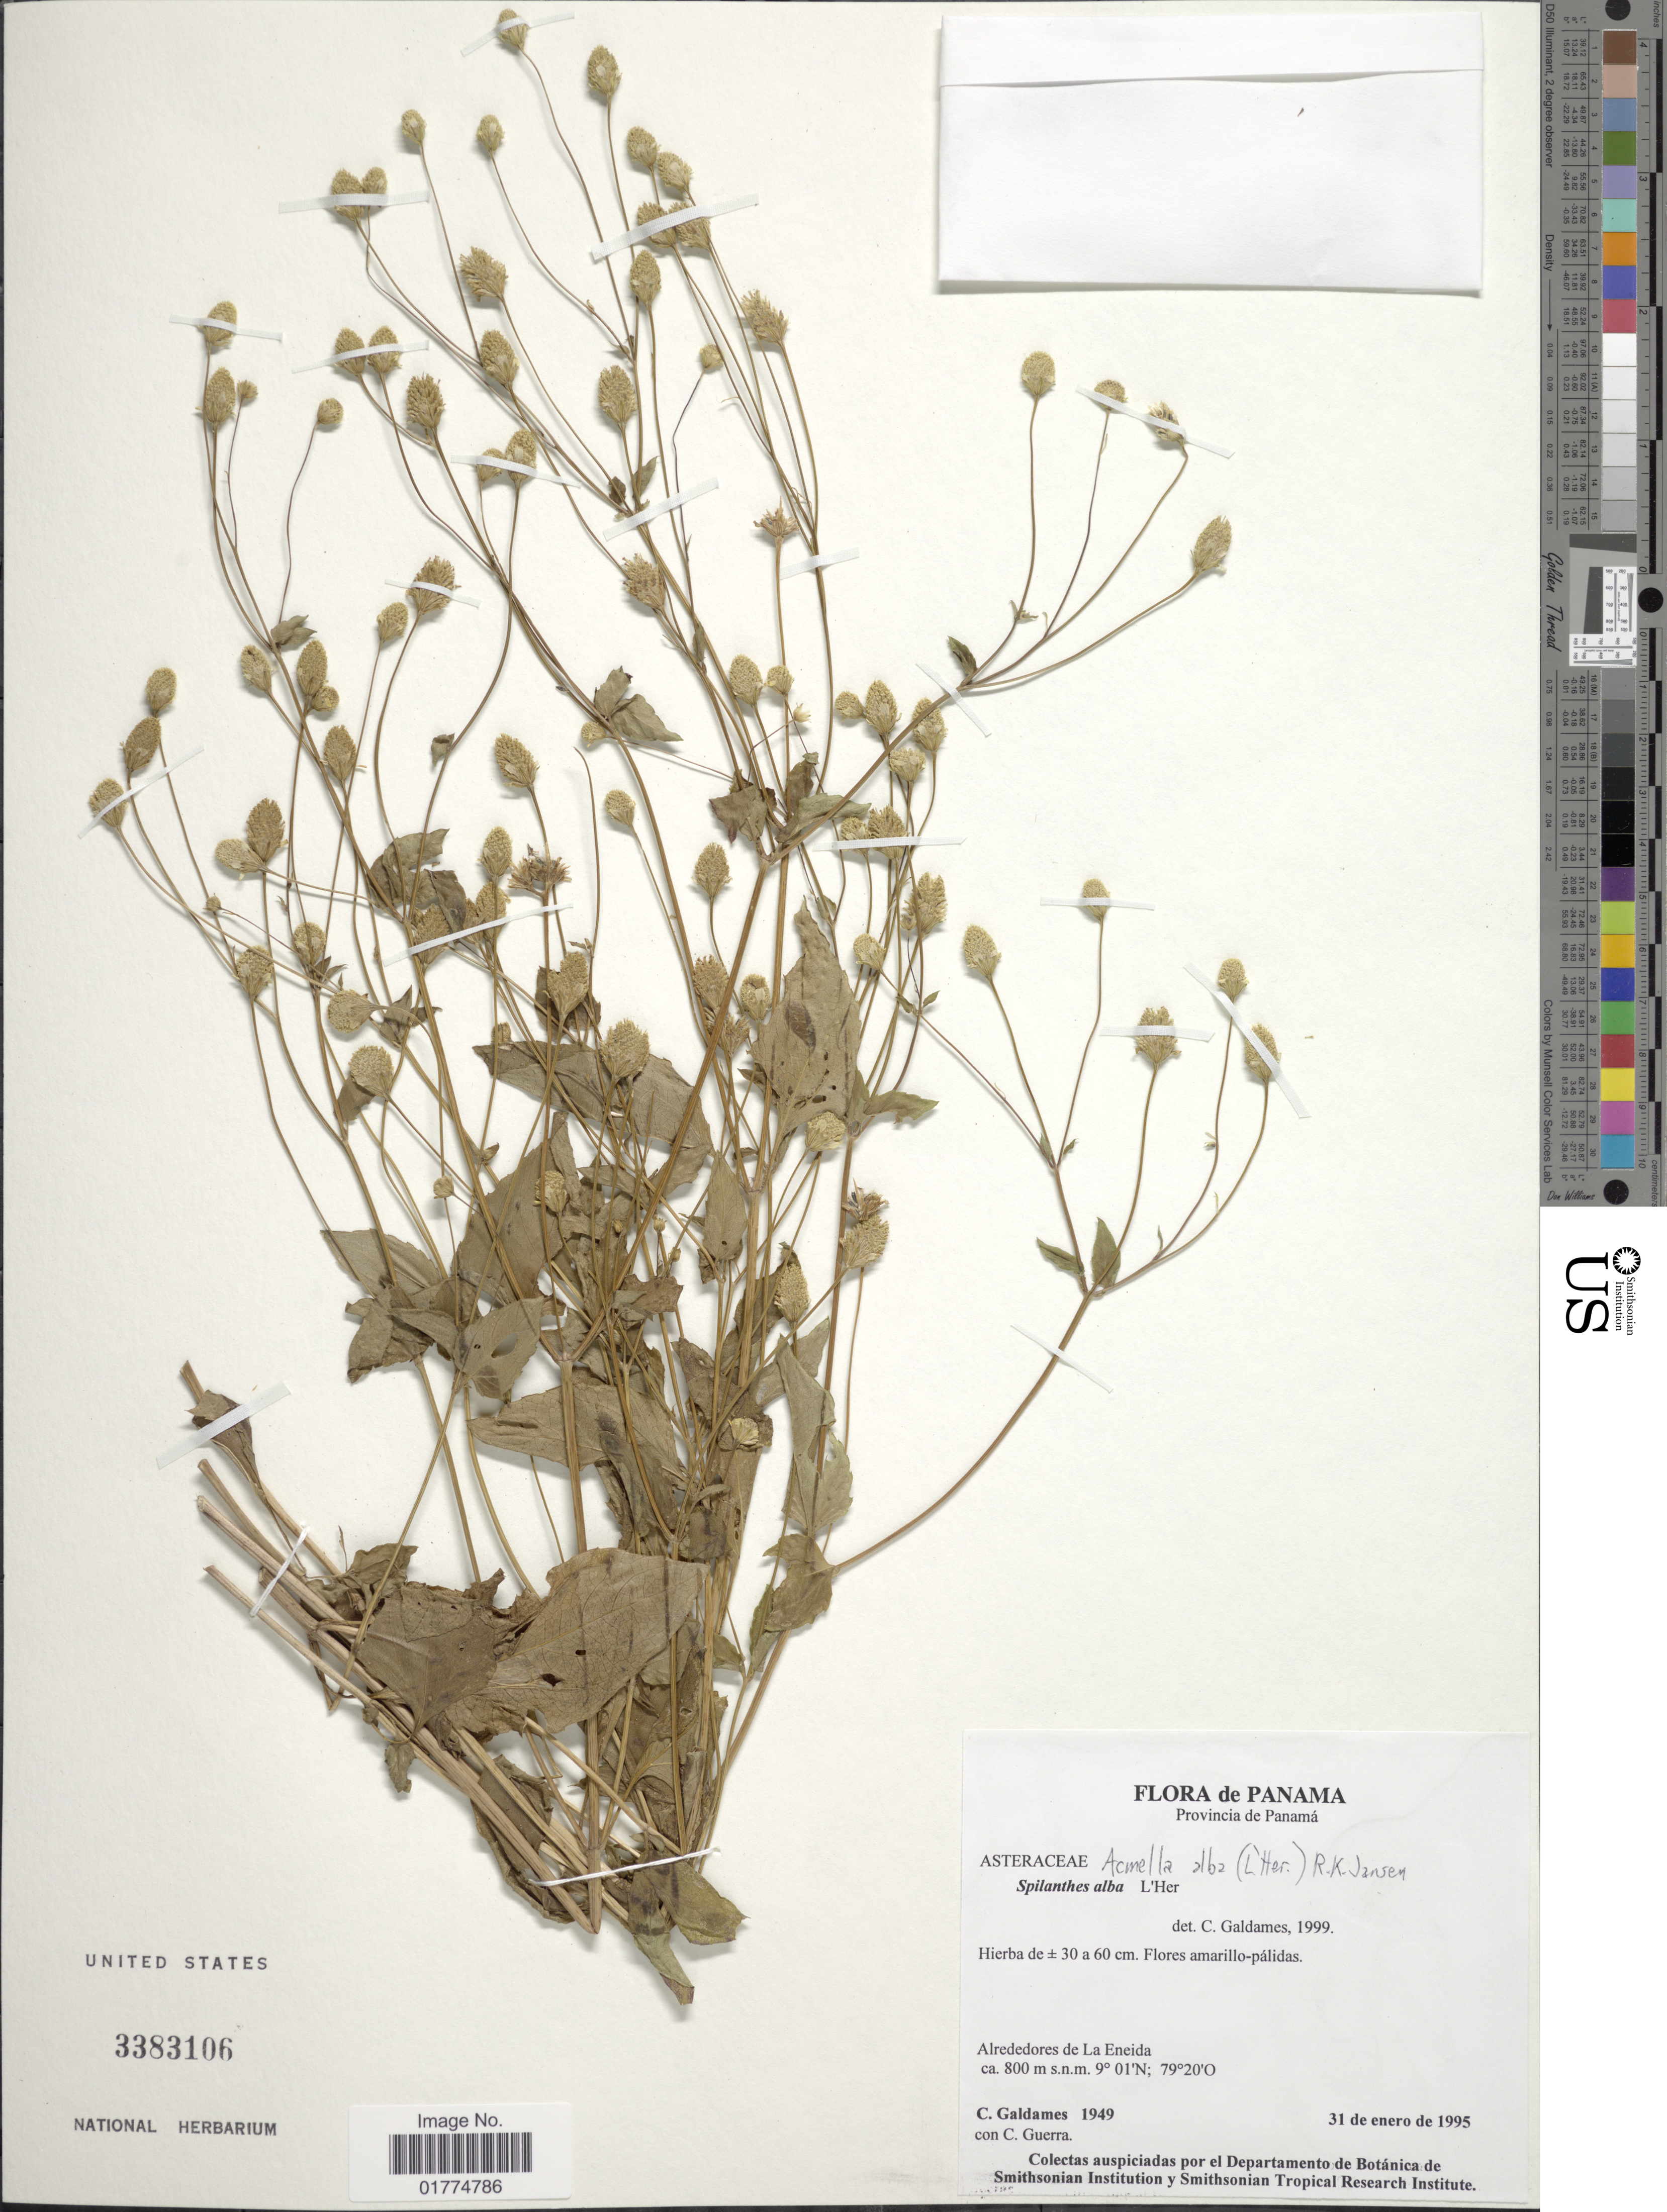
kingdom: Plantae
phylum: Tracheophyta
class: Magnoliopsida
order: Asterales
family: Asteraceae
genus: Acmella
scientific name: Acmella alba var. alba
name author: (L'Hér.) R.K. Jansen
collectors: C. Galdames & C. Guerra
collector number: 1949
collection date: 1995-01-31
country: Panama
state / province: Panamá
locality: Alrededores de La Eneida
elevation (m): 800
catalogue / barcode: US 3383106